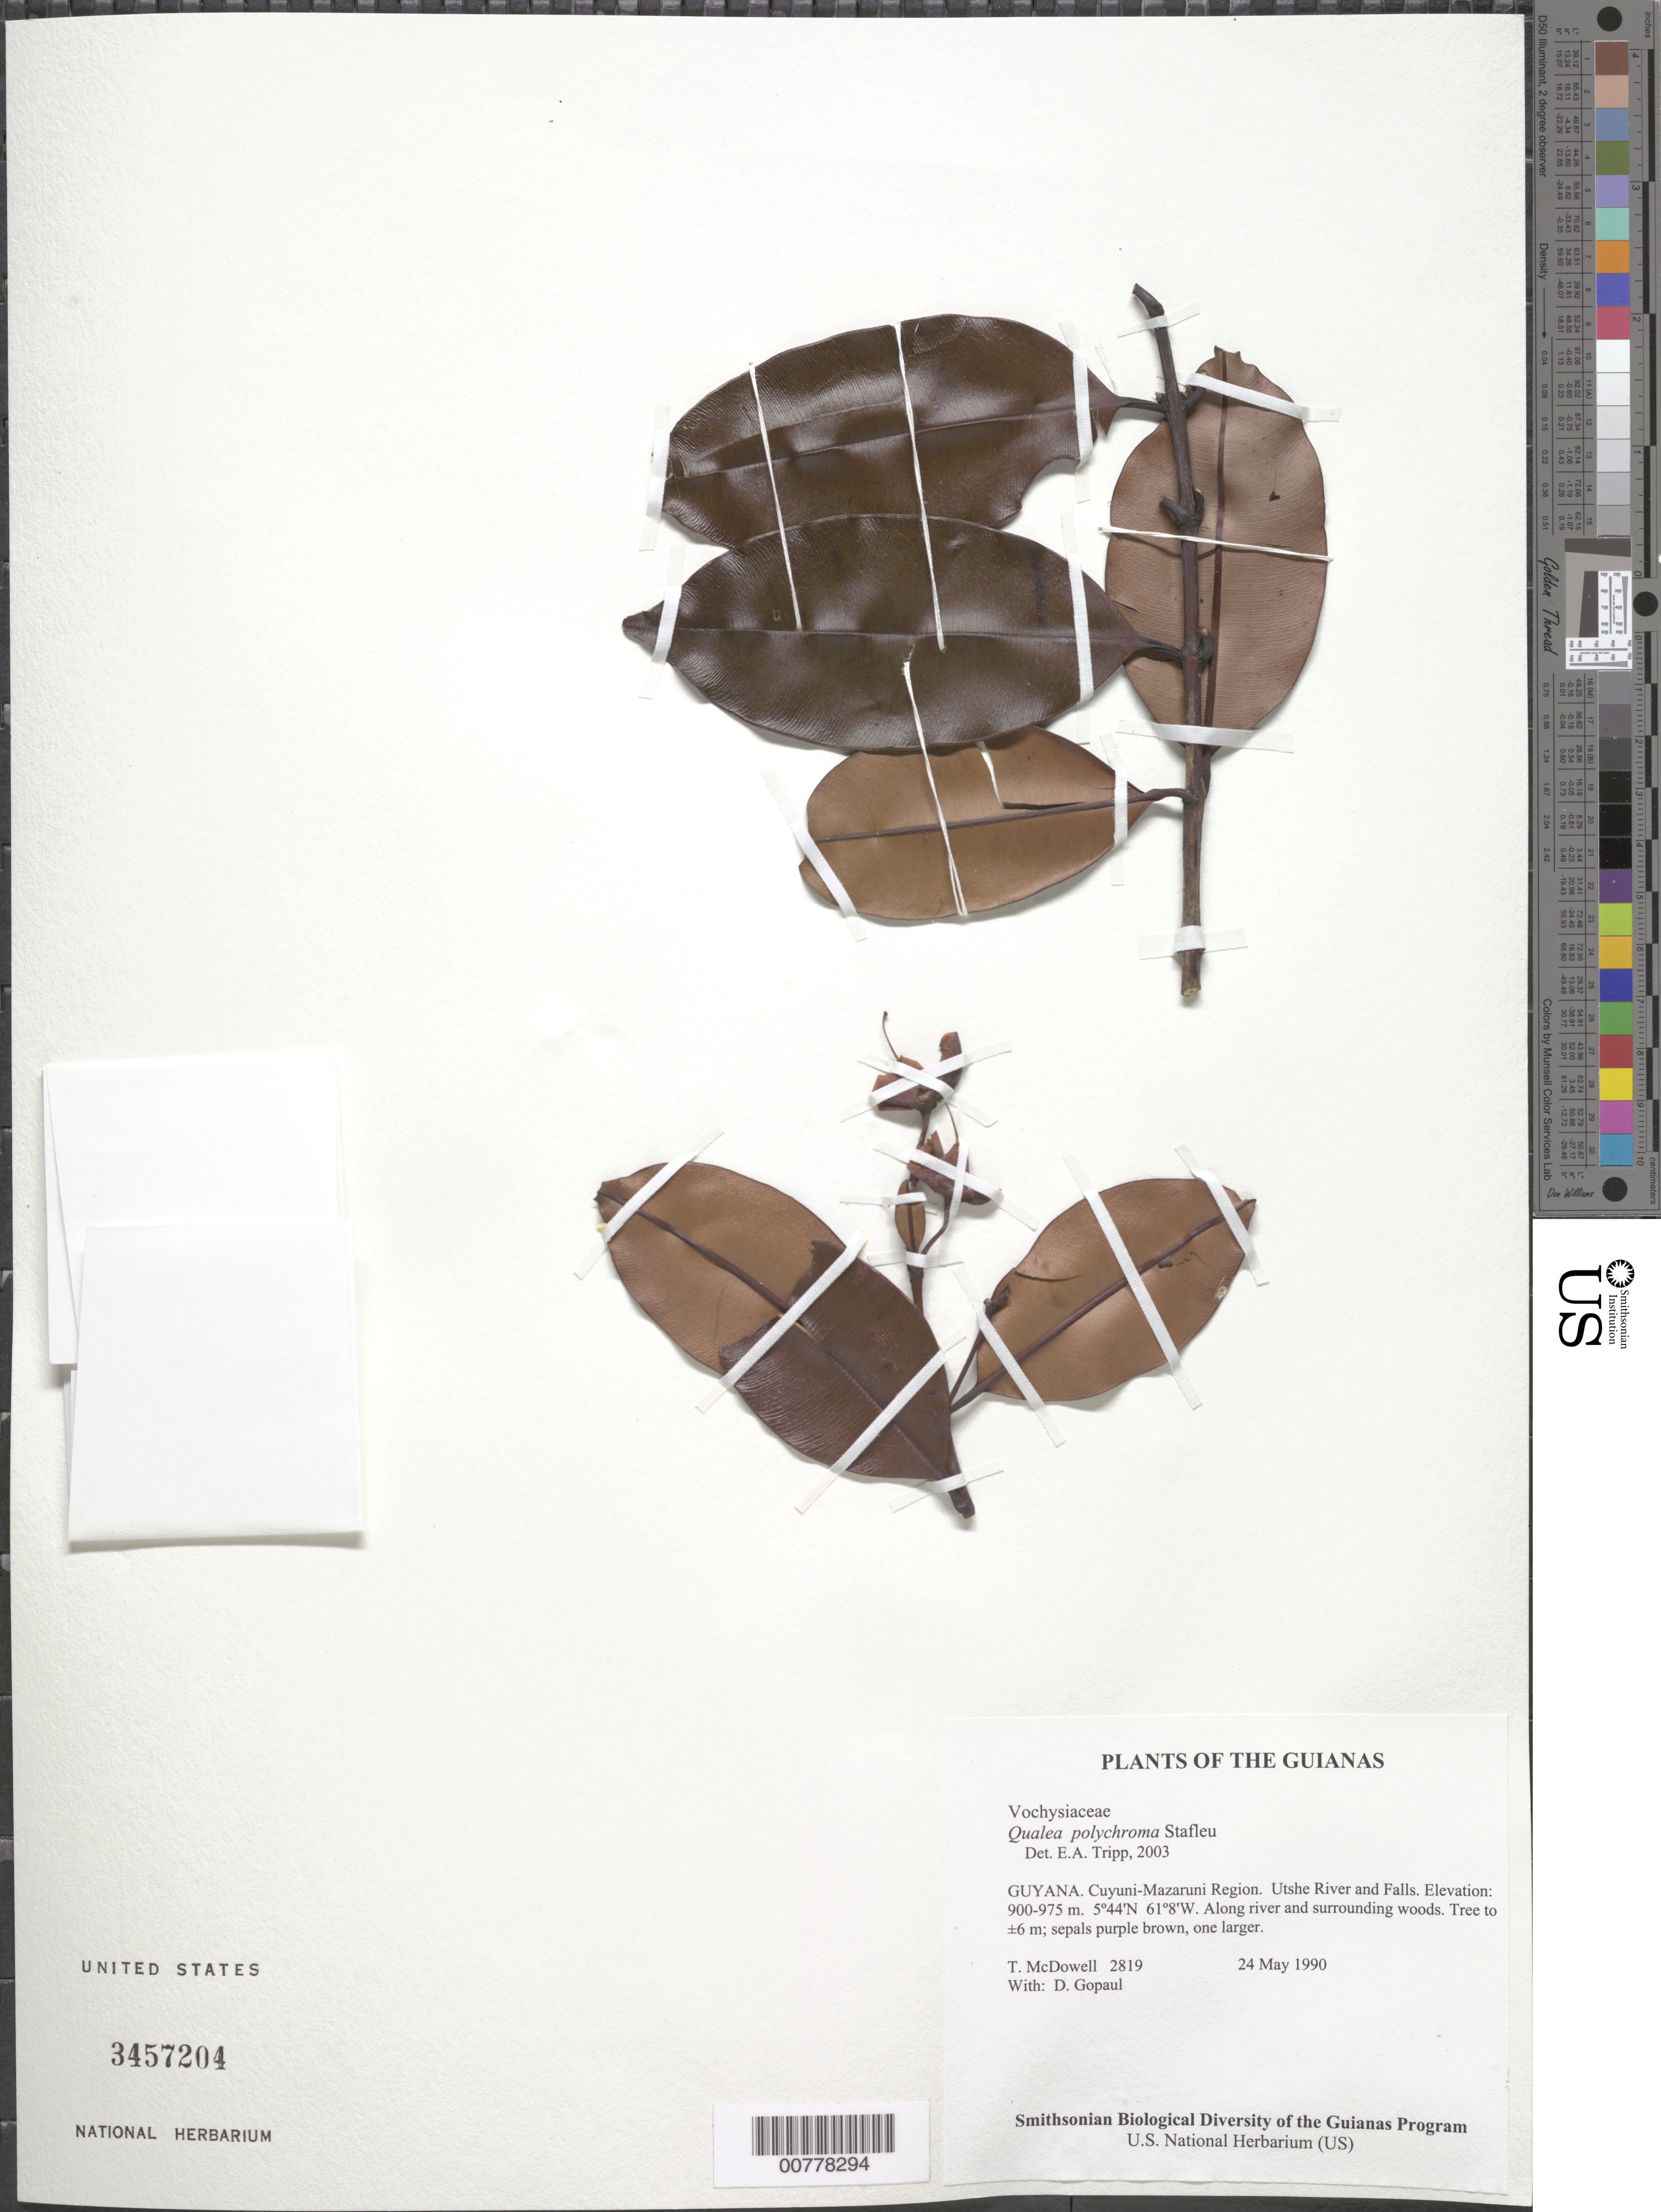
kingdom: Plantae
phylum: Tracheophyta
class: Magnoliopsida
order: Myrtales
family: Vochysiaceae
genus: Qualea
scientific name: Qualea polychroma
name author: Stafleu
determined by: Tripp, Erin A.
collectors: T. McDowell & D. Gopaul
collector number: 2819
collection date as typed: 24 May 1990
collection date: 1990-05-24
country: Guyana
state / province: Cuyuni-Mazaruni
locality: Utshi River and Falls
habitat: Along river and surrounding woods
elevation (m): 900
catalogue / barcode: US 3457204